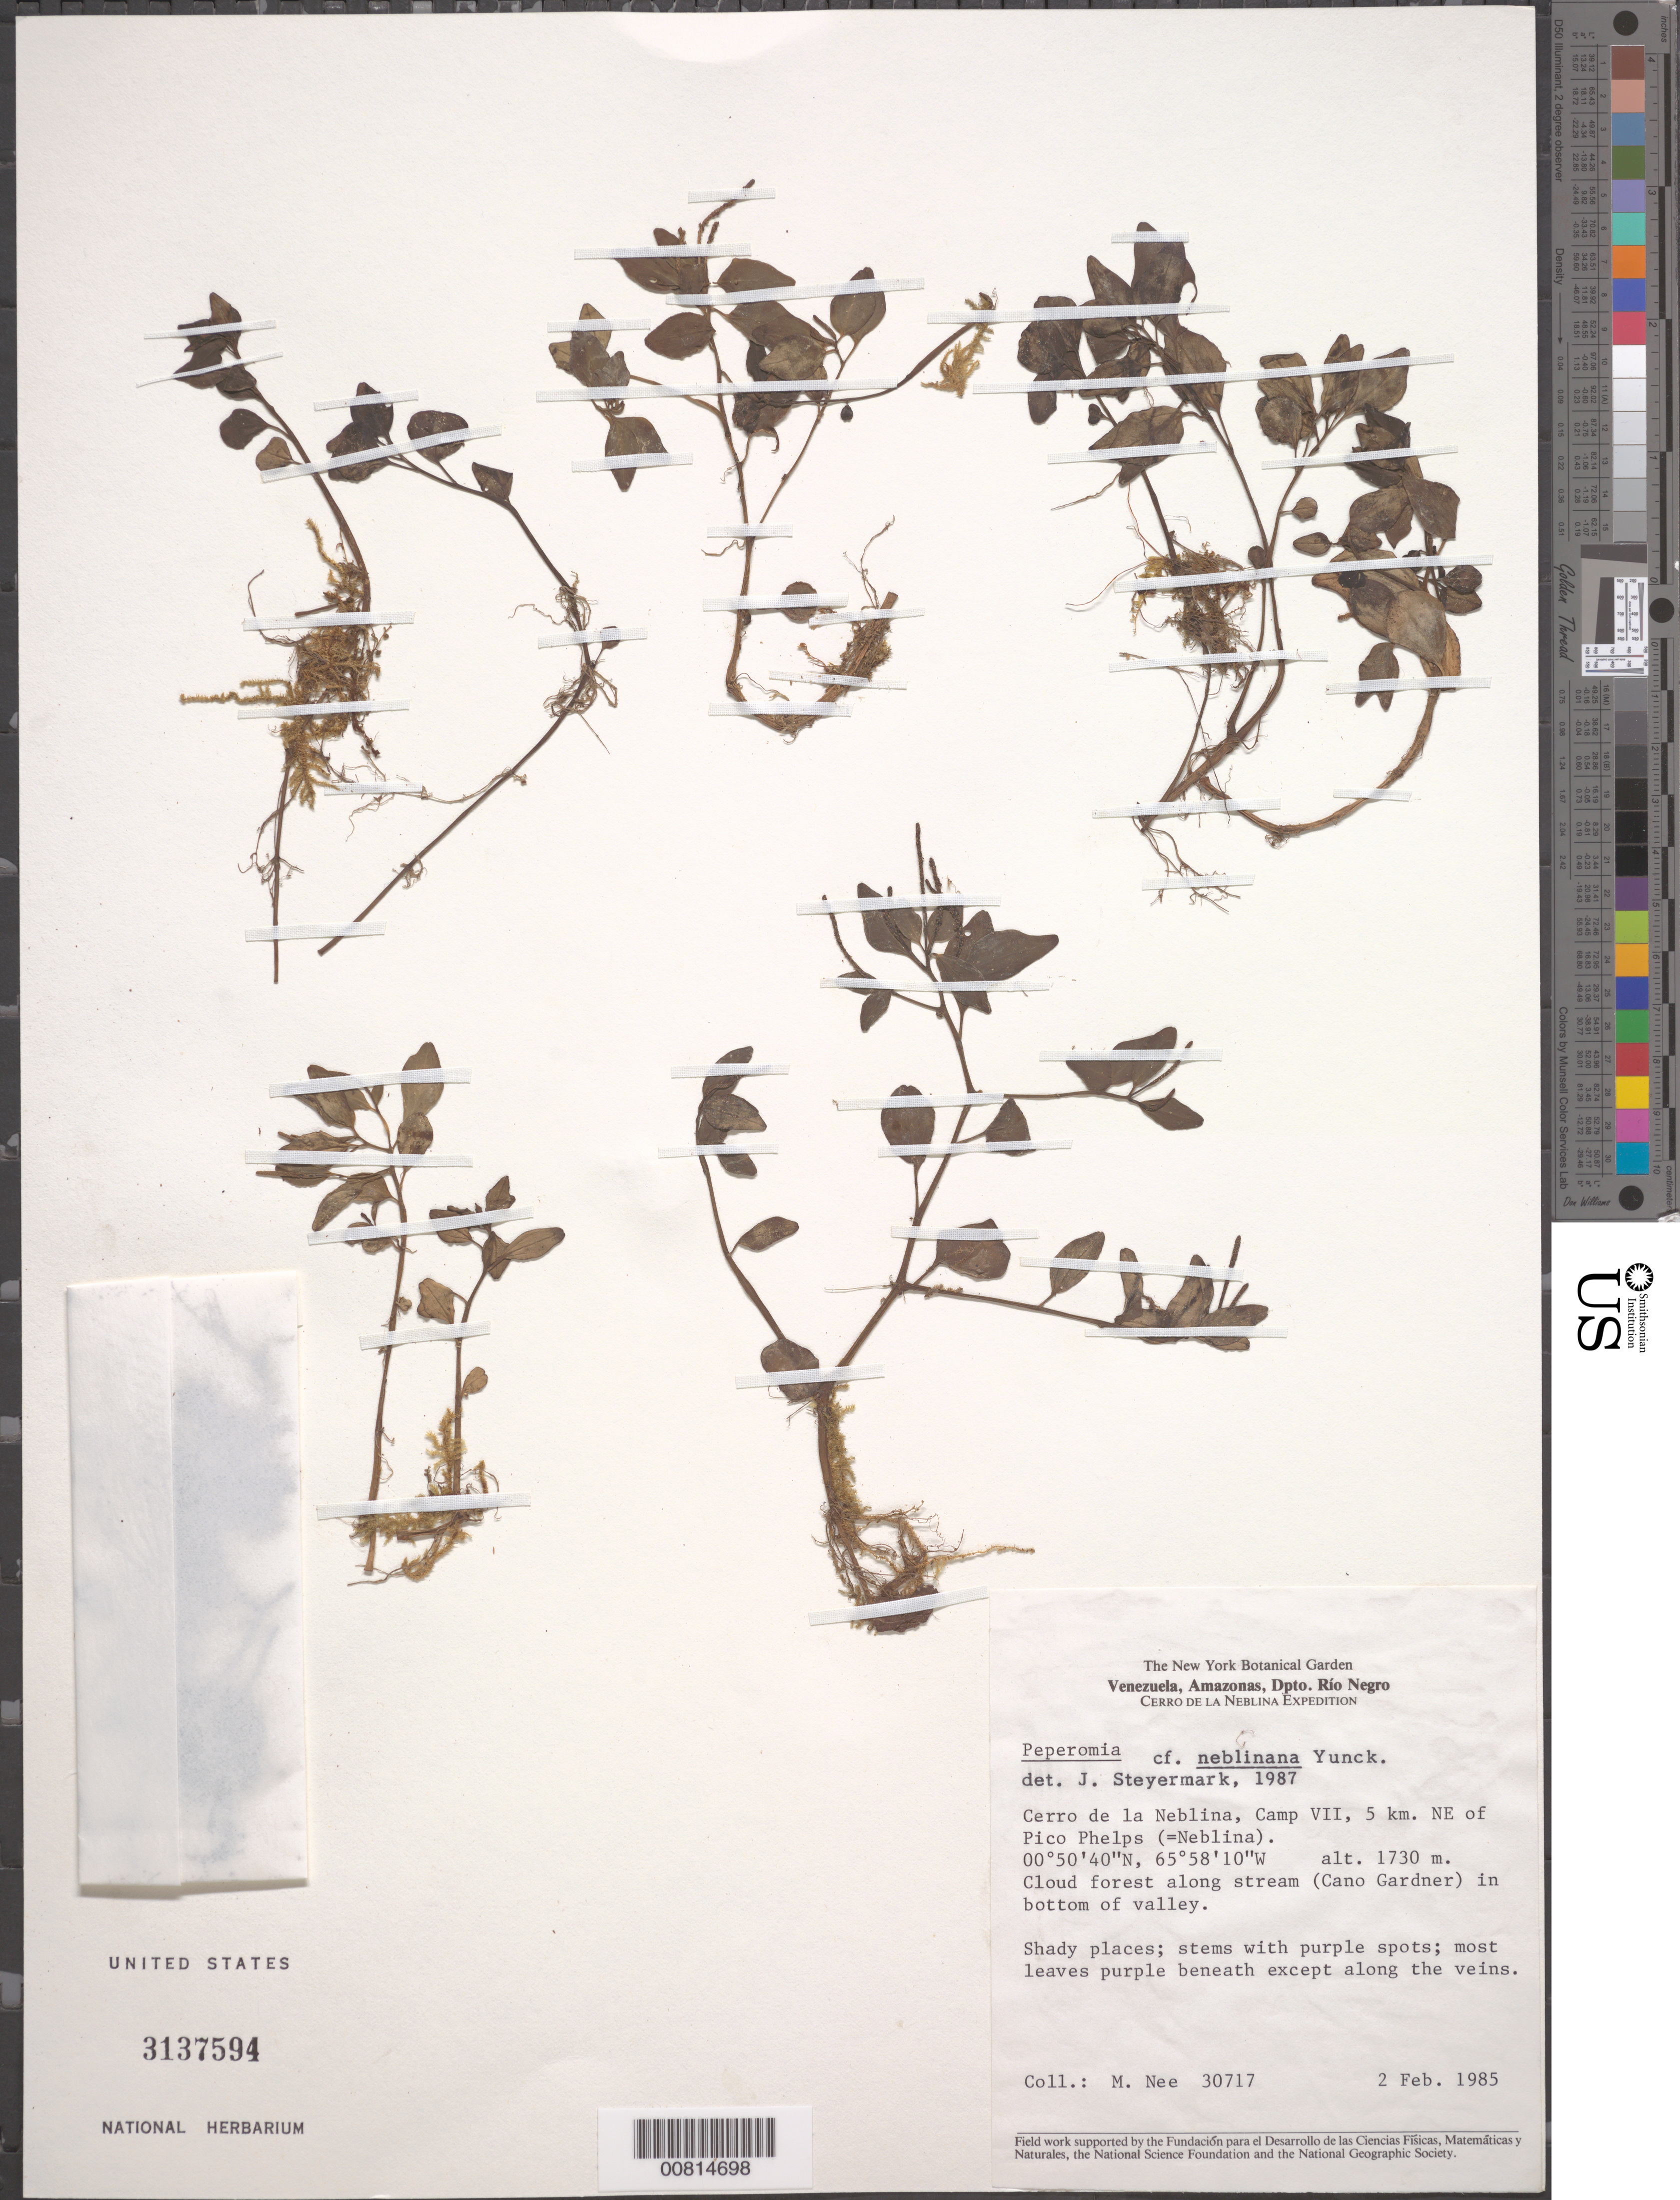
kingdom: Plantae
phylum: Tracheophyta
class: Magnoliopsida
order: Piperales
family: Piperaceae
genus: Peperomia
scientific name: Peperomia neblinana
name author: Yunck.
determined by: Steyermark, Julian A., (VEN)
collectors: M. Nee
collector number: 30717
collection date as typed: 2-Feb-85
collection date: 1985-02-02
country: Venezuela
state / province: Amazonas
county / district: Río Negro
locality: Cerro de la Neblina, Camp VII, 5 km NE of Pico Phelps (=Neblina)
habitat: Cloud forest along stream in bottom of valley, shady places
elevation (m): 1730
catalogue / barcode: US 3137594